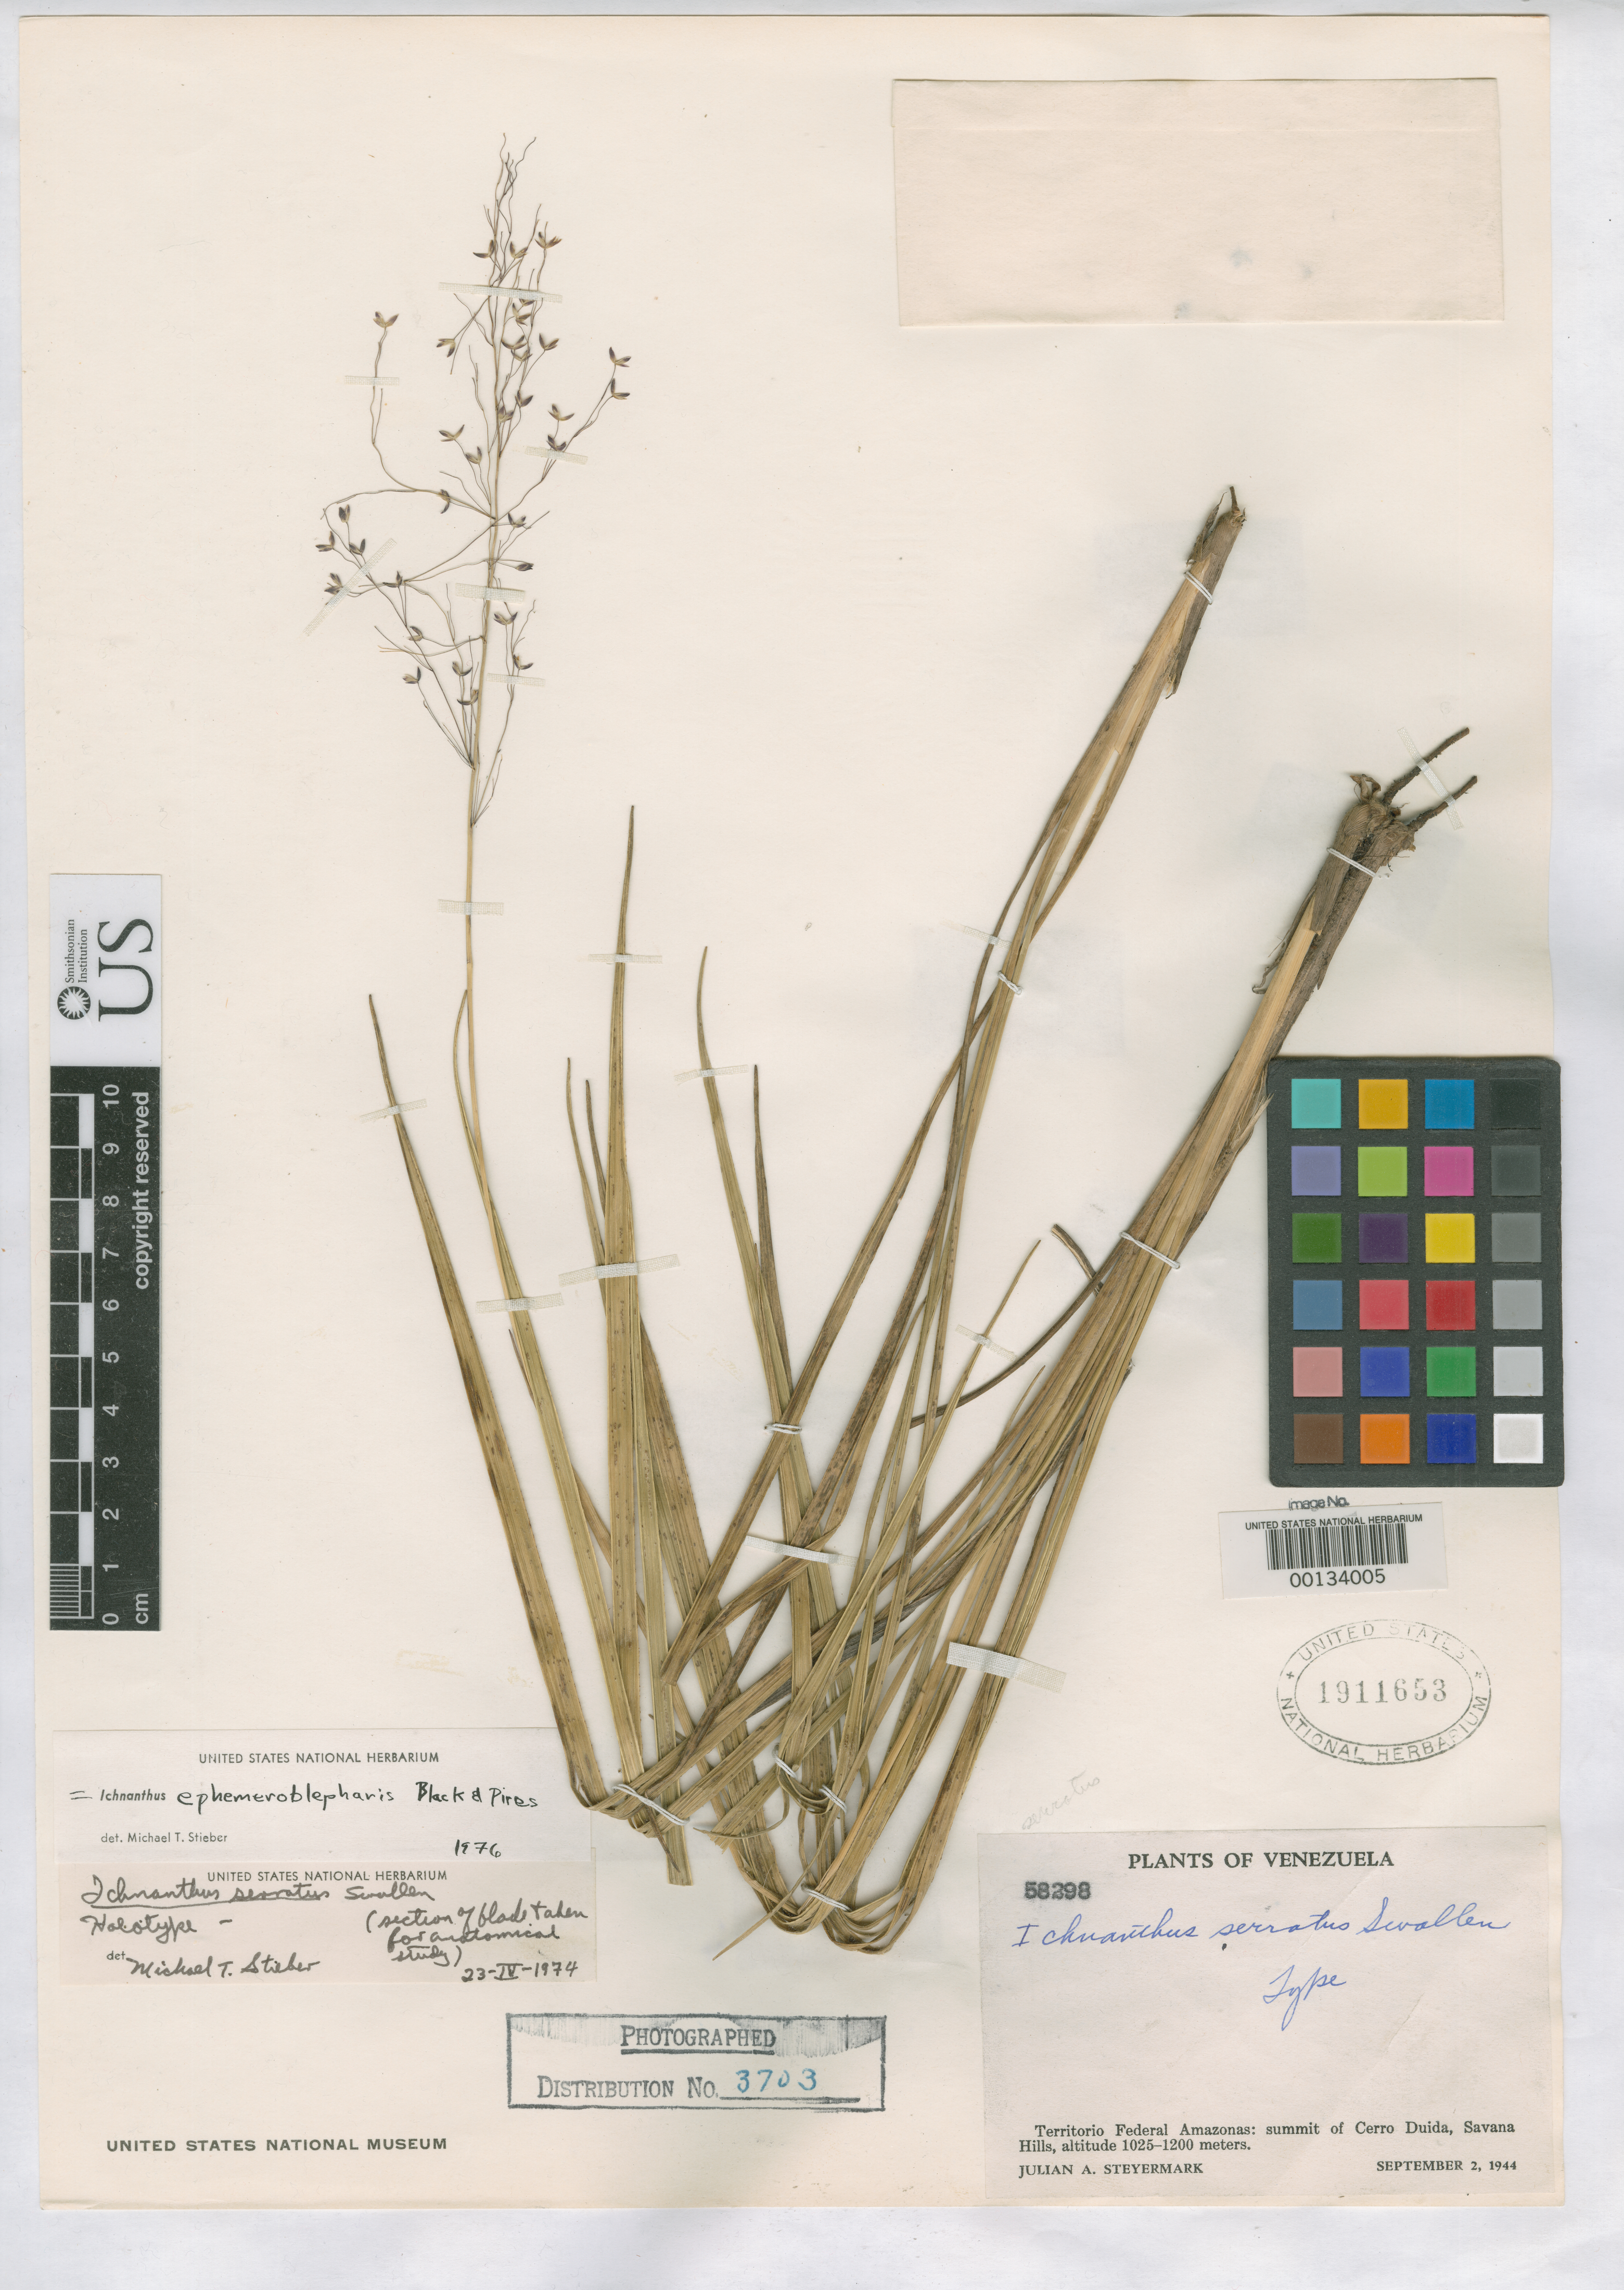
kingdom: Plantae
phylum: Tracheophyta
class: Liliopsida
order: Poales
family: Poaceae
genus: Ichnanthus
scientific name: Ichnanthus serratus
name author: Swallen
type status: Holotype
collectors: J. Steyermark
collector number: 58298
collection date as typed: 02 Sep 1944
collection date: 1944-09-02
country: Venezuela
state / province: Amazonas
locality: Cerro Duida, savanna hills; alt. 1025-1200m.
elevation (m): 1025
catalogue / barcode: US 1911653